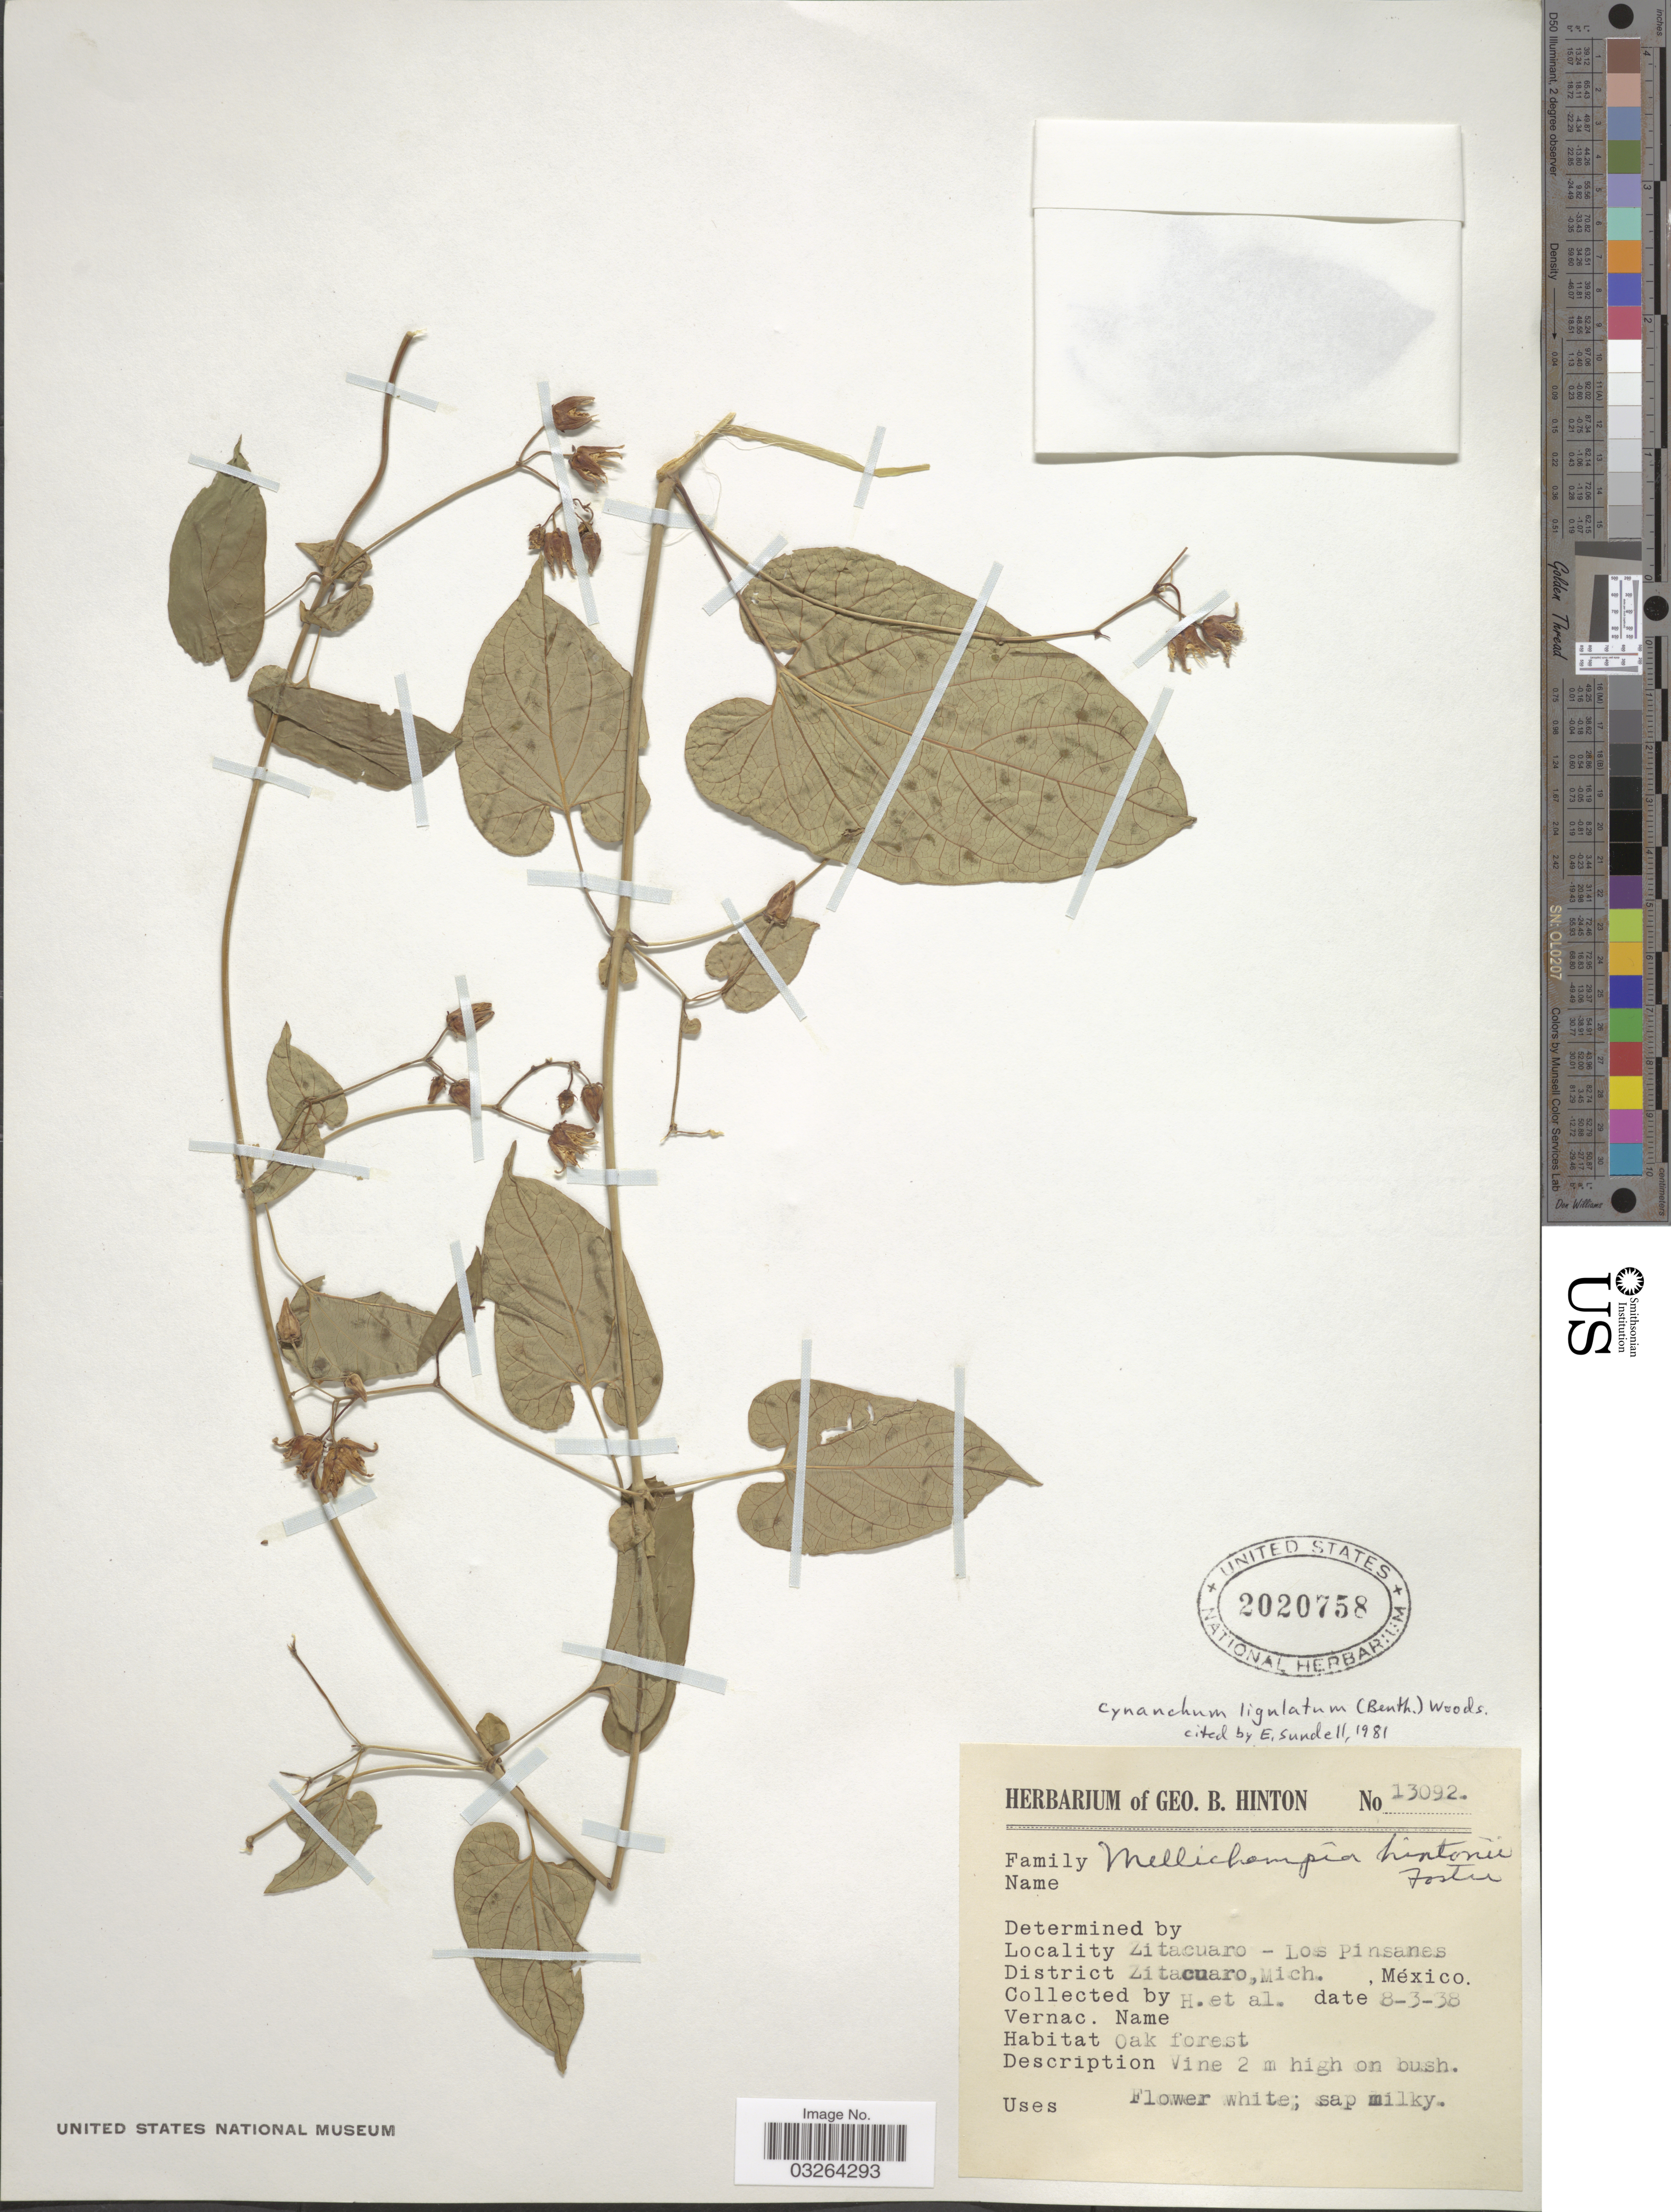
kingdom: Plantae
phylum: Tracheophyta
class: Magnoliopsida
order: Gentianales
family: Apocynaceae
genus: Cynanchum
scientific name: Cynanchum ligulatum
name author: (Benth.) Woodson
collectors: G. B. Hinton & et al.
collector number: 13092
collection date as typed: Transcribed d/m/y: 8/3/38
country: Mexico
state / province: Michoacán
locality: Zitacuaro - Los Pinsanes. District Zitacuaro.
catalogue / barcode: US 2020758